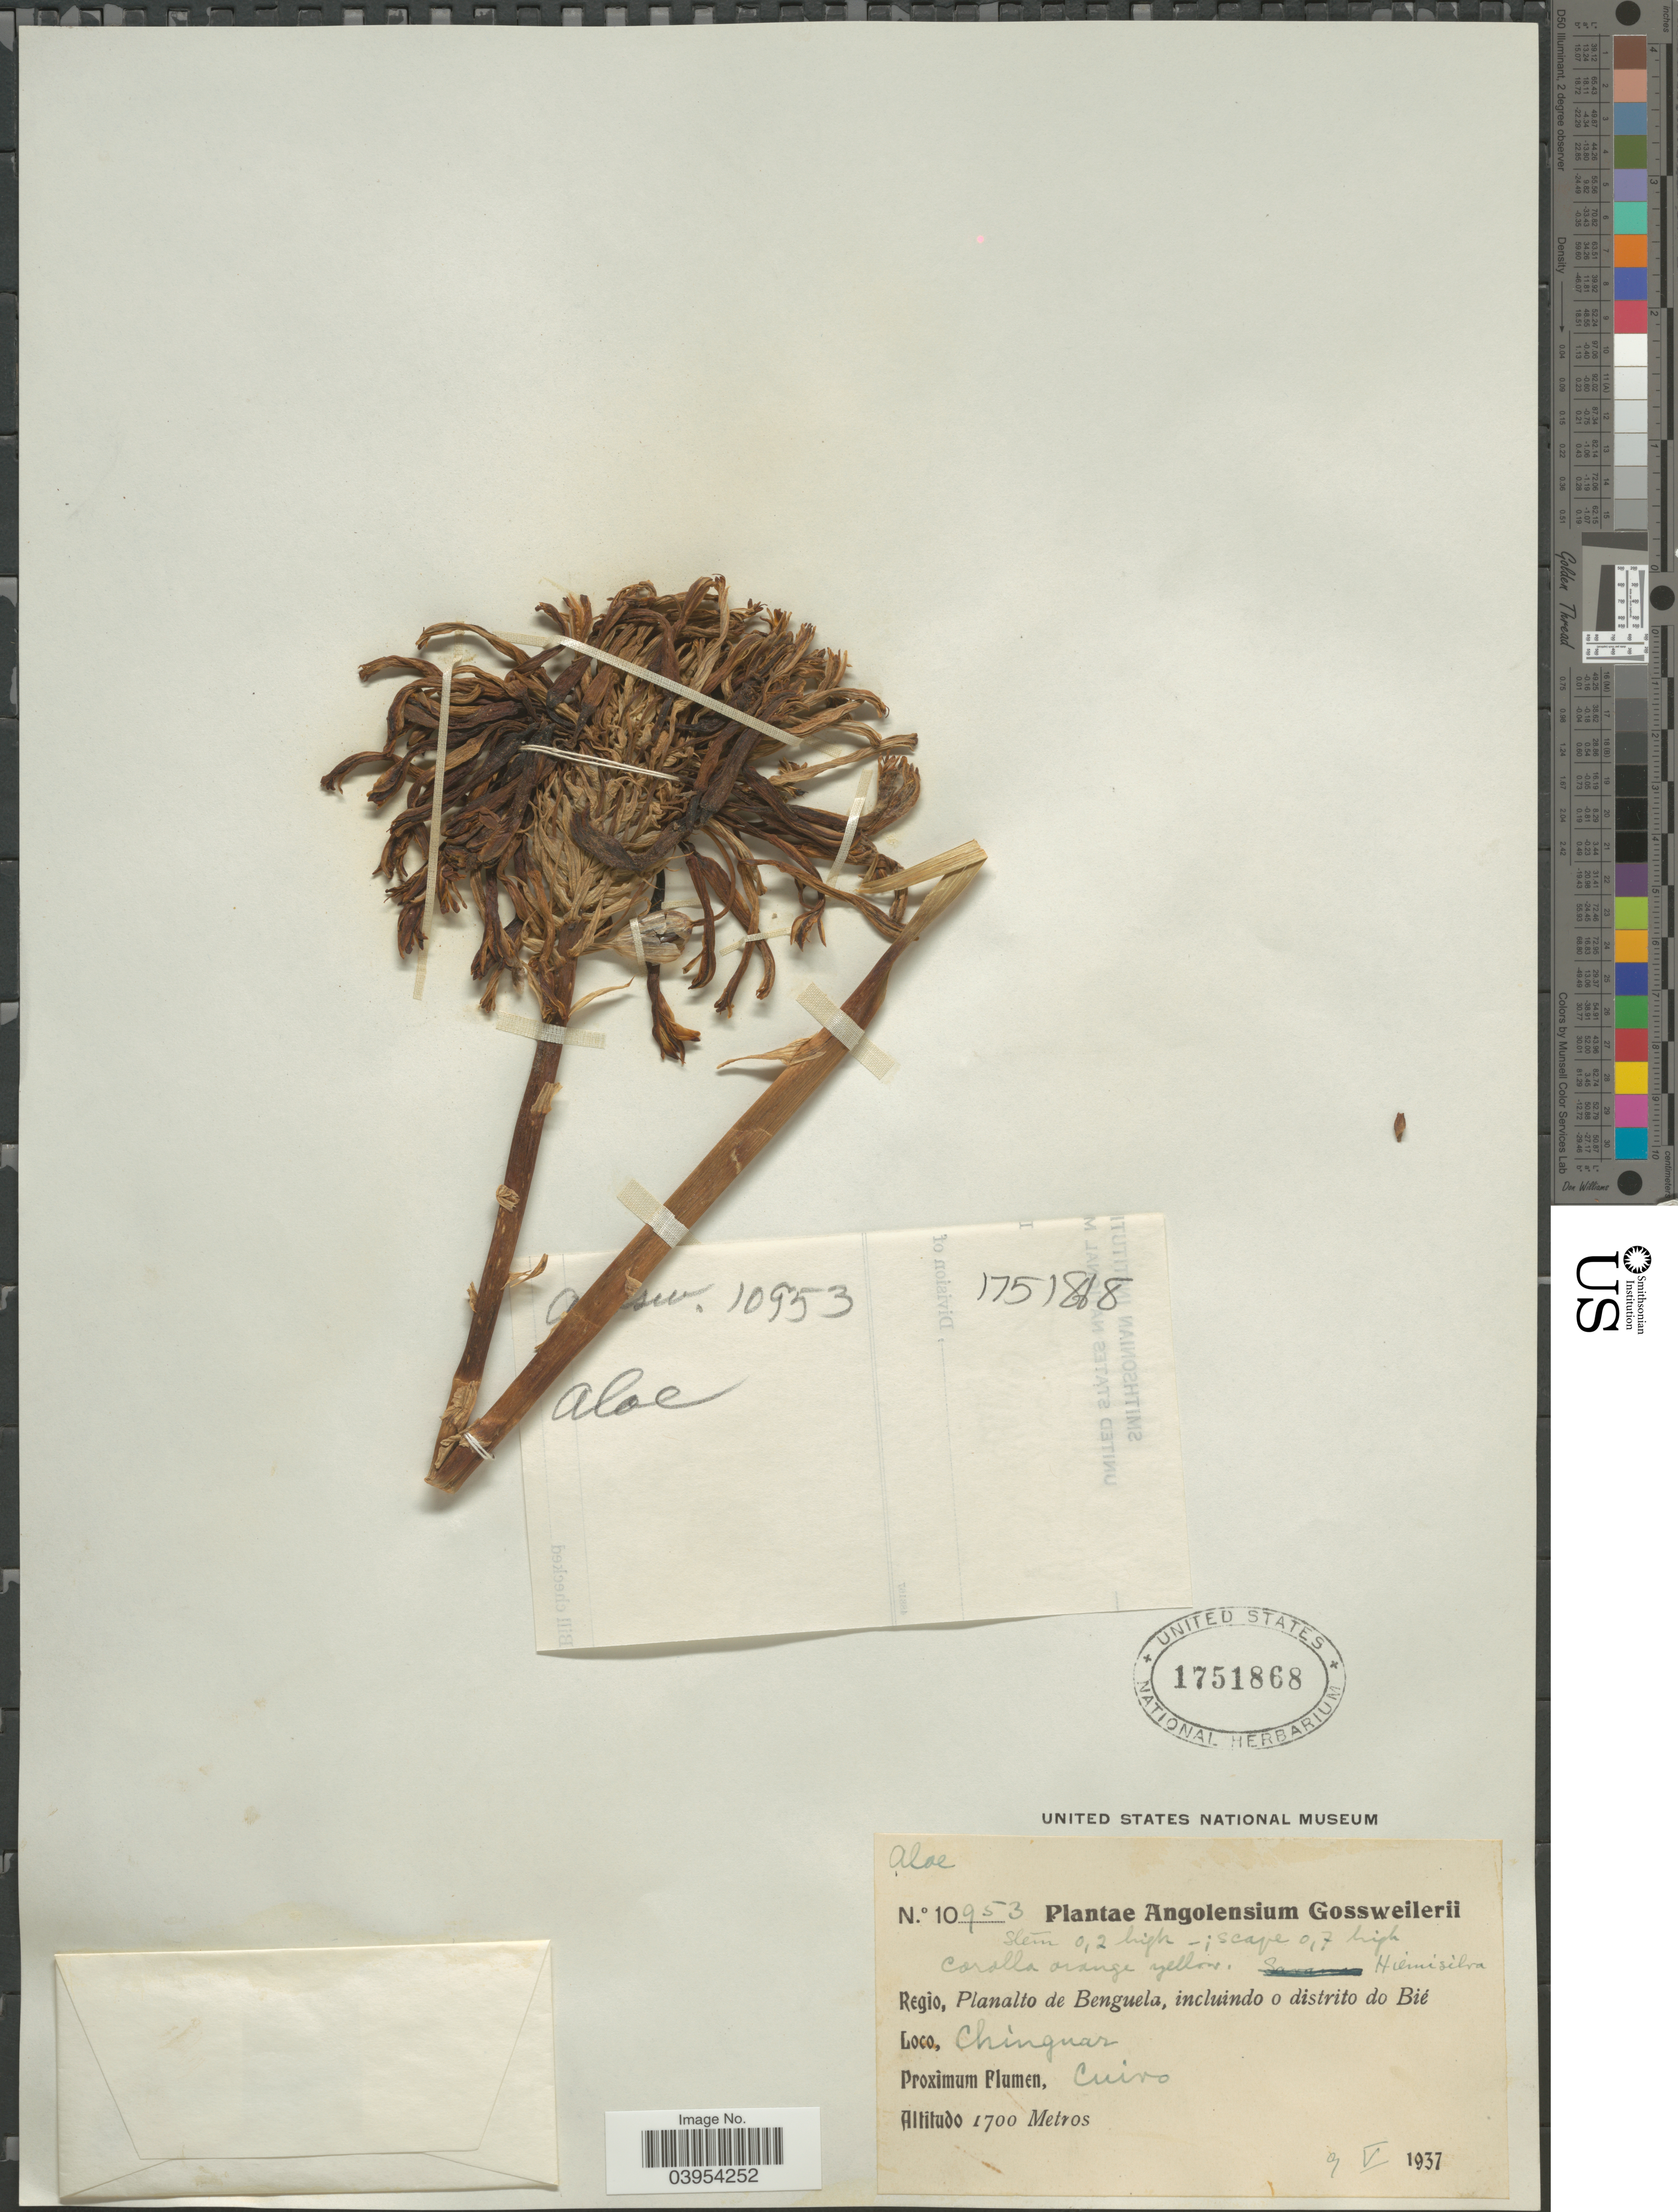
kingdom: Plantae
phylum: Tracheophyta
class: Liliopsida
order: Asparagales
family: Asphodelaceae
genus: Aloe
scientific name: Aloe sp.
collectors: -. Gossweiler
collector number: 10953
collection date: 1937-05-09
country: Angola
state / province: Benguela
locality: Regio, Planalto de Benguela, incluindo o distrito do Bié. Chinguar. Proximum Flumen, Cuiro.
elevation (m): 1700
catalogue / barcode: US 1751868